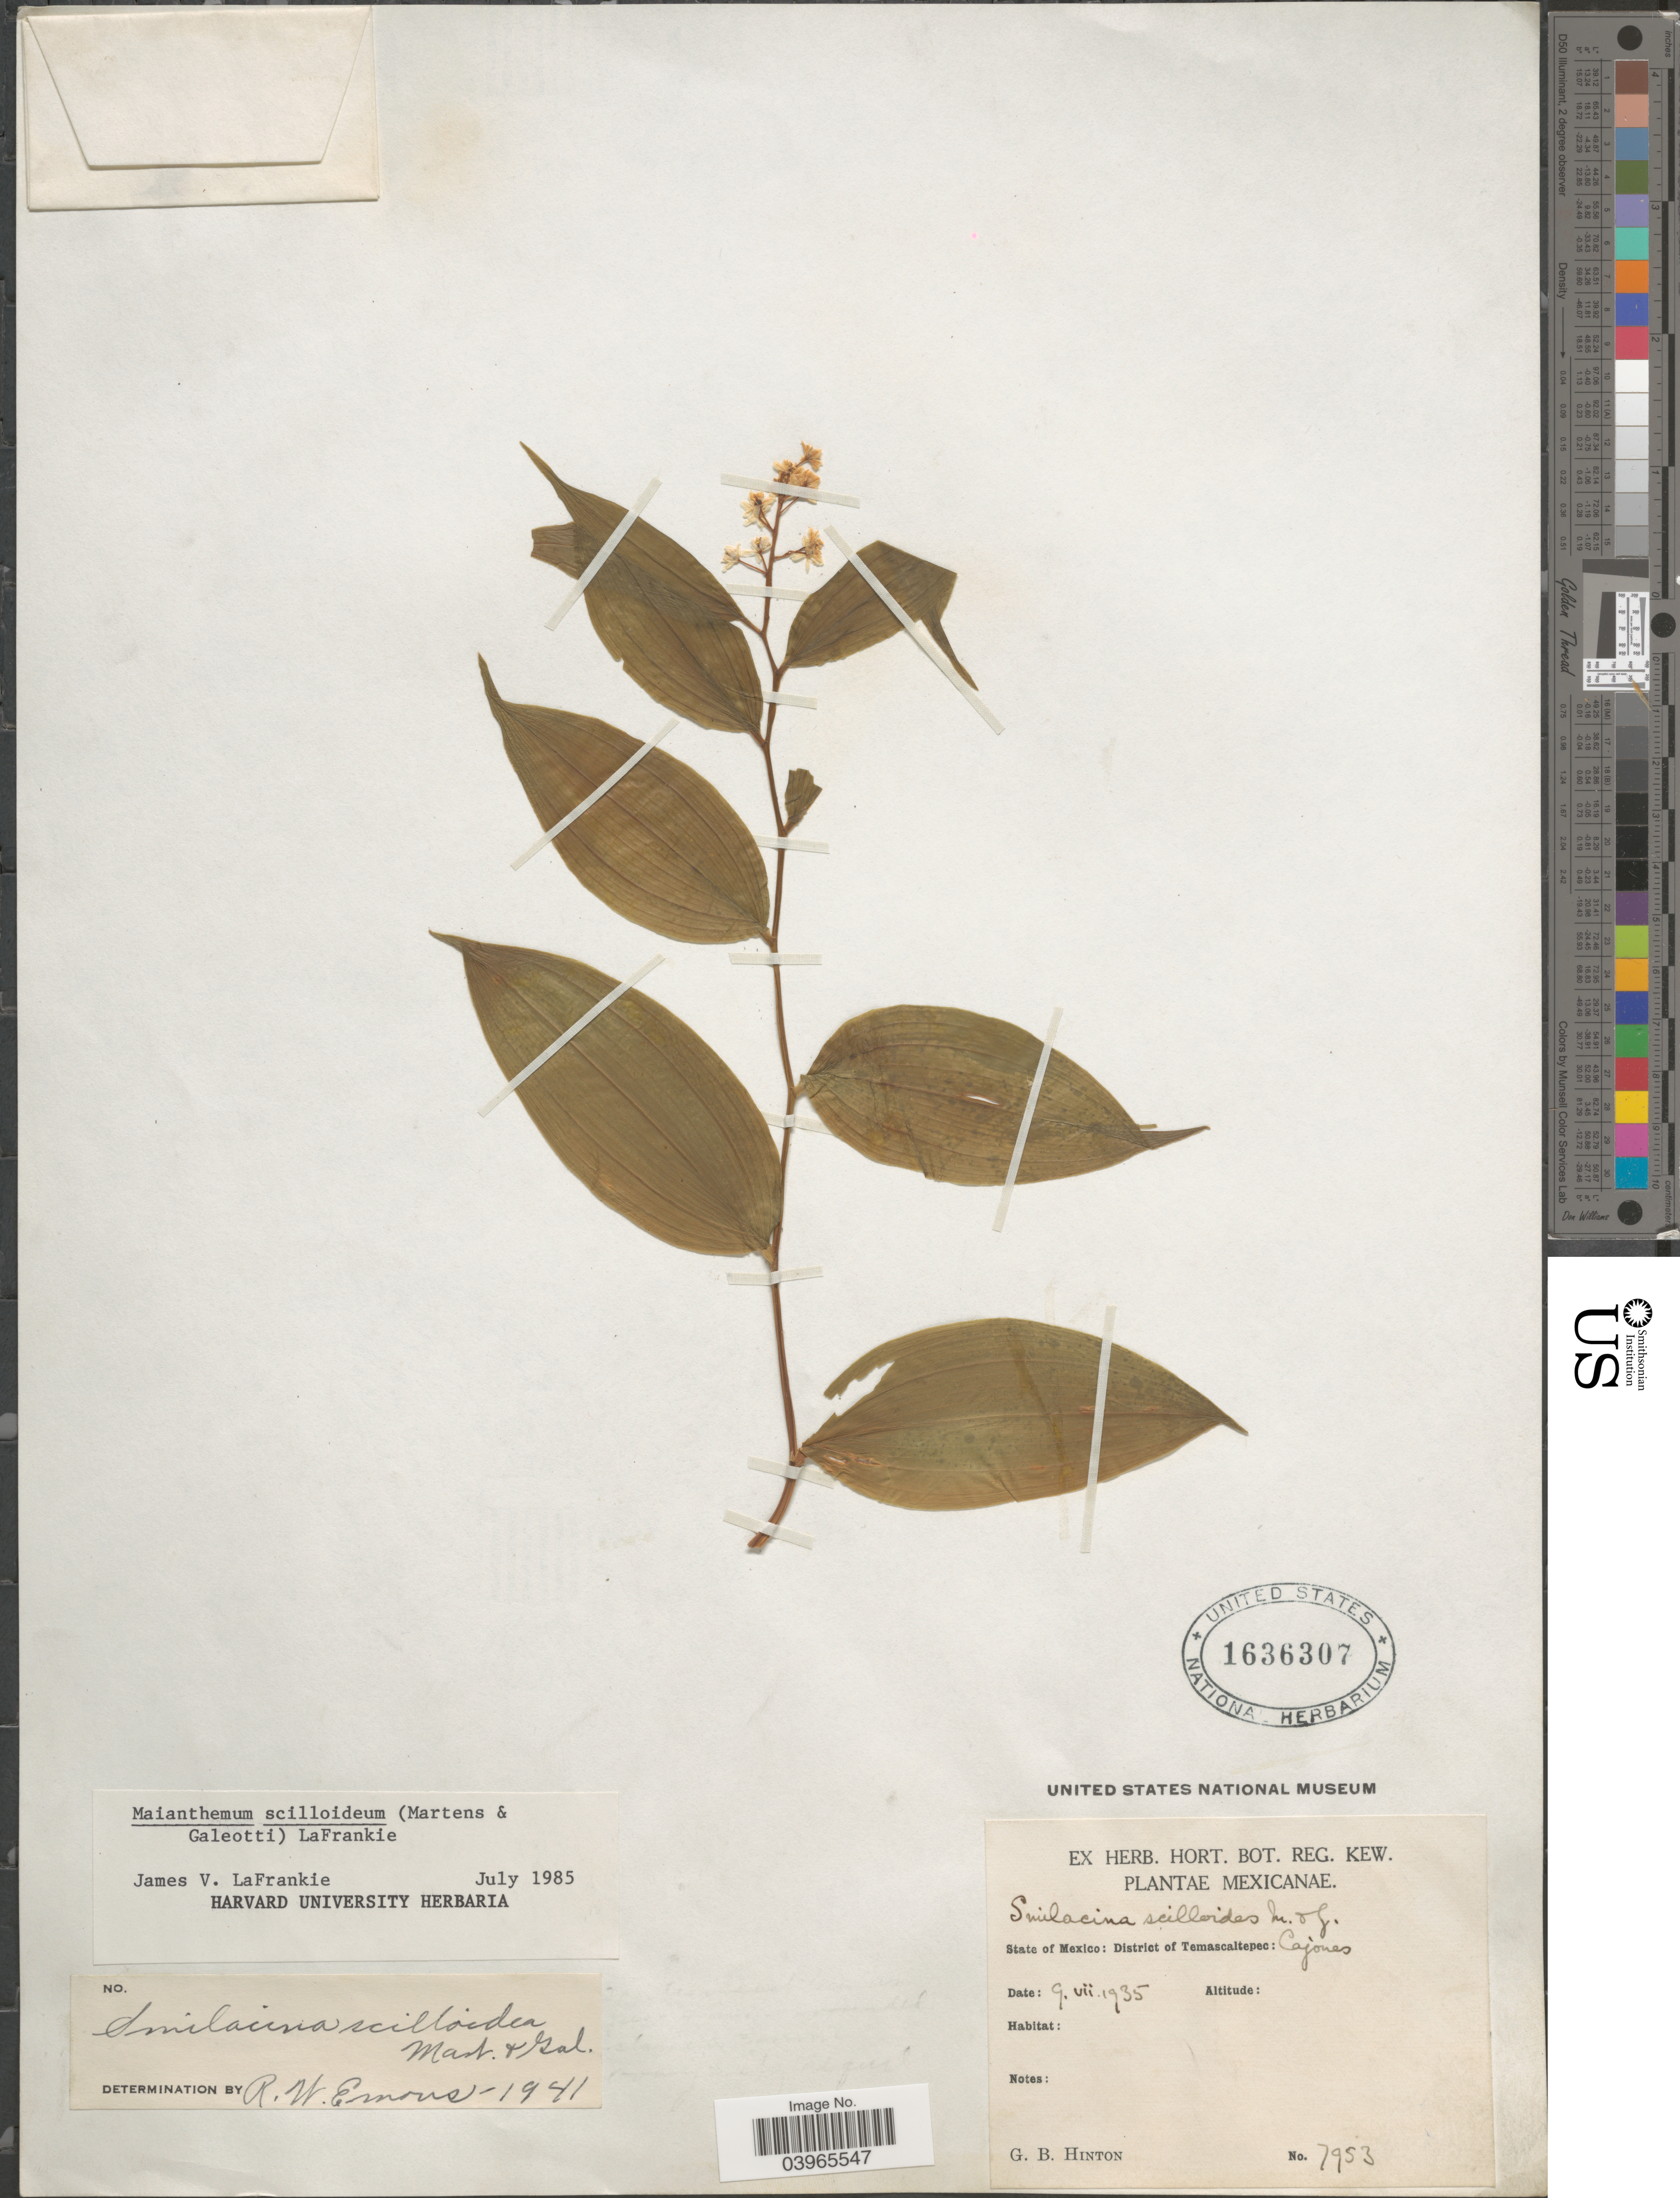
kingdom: Plantae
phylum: Tracheophyta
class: Liliopsida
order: Asparagales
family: Asparagaceae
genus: Maianthemum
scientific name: Maianthemum scilloideum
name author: (M. Martens & Galeotti) LaFrankie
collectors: G. B. Hinton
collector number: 7953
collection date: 1935-07-09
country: Mexico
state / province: México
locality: District of Temascaltepec: Cajones.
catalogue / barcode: US 1636307